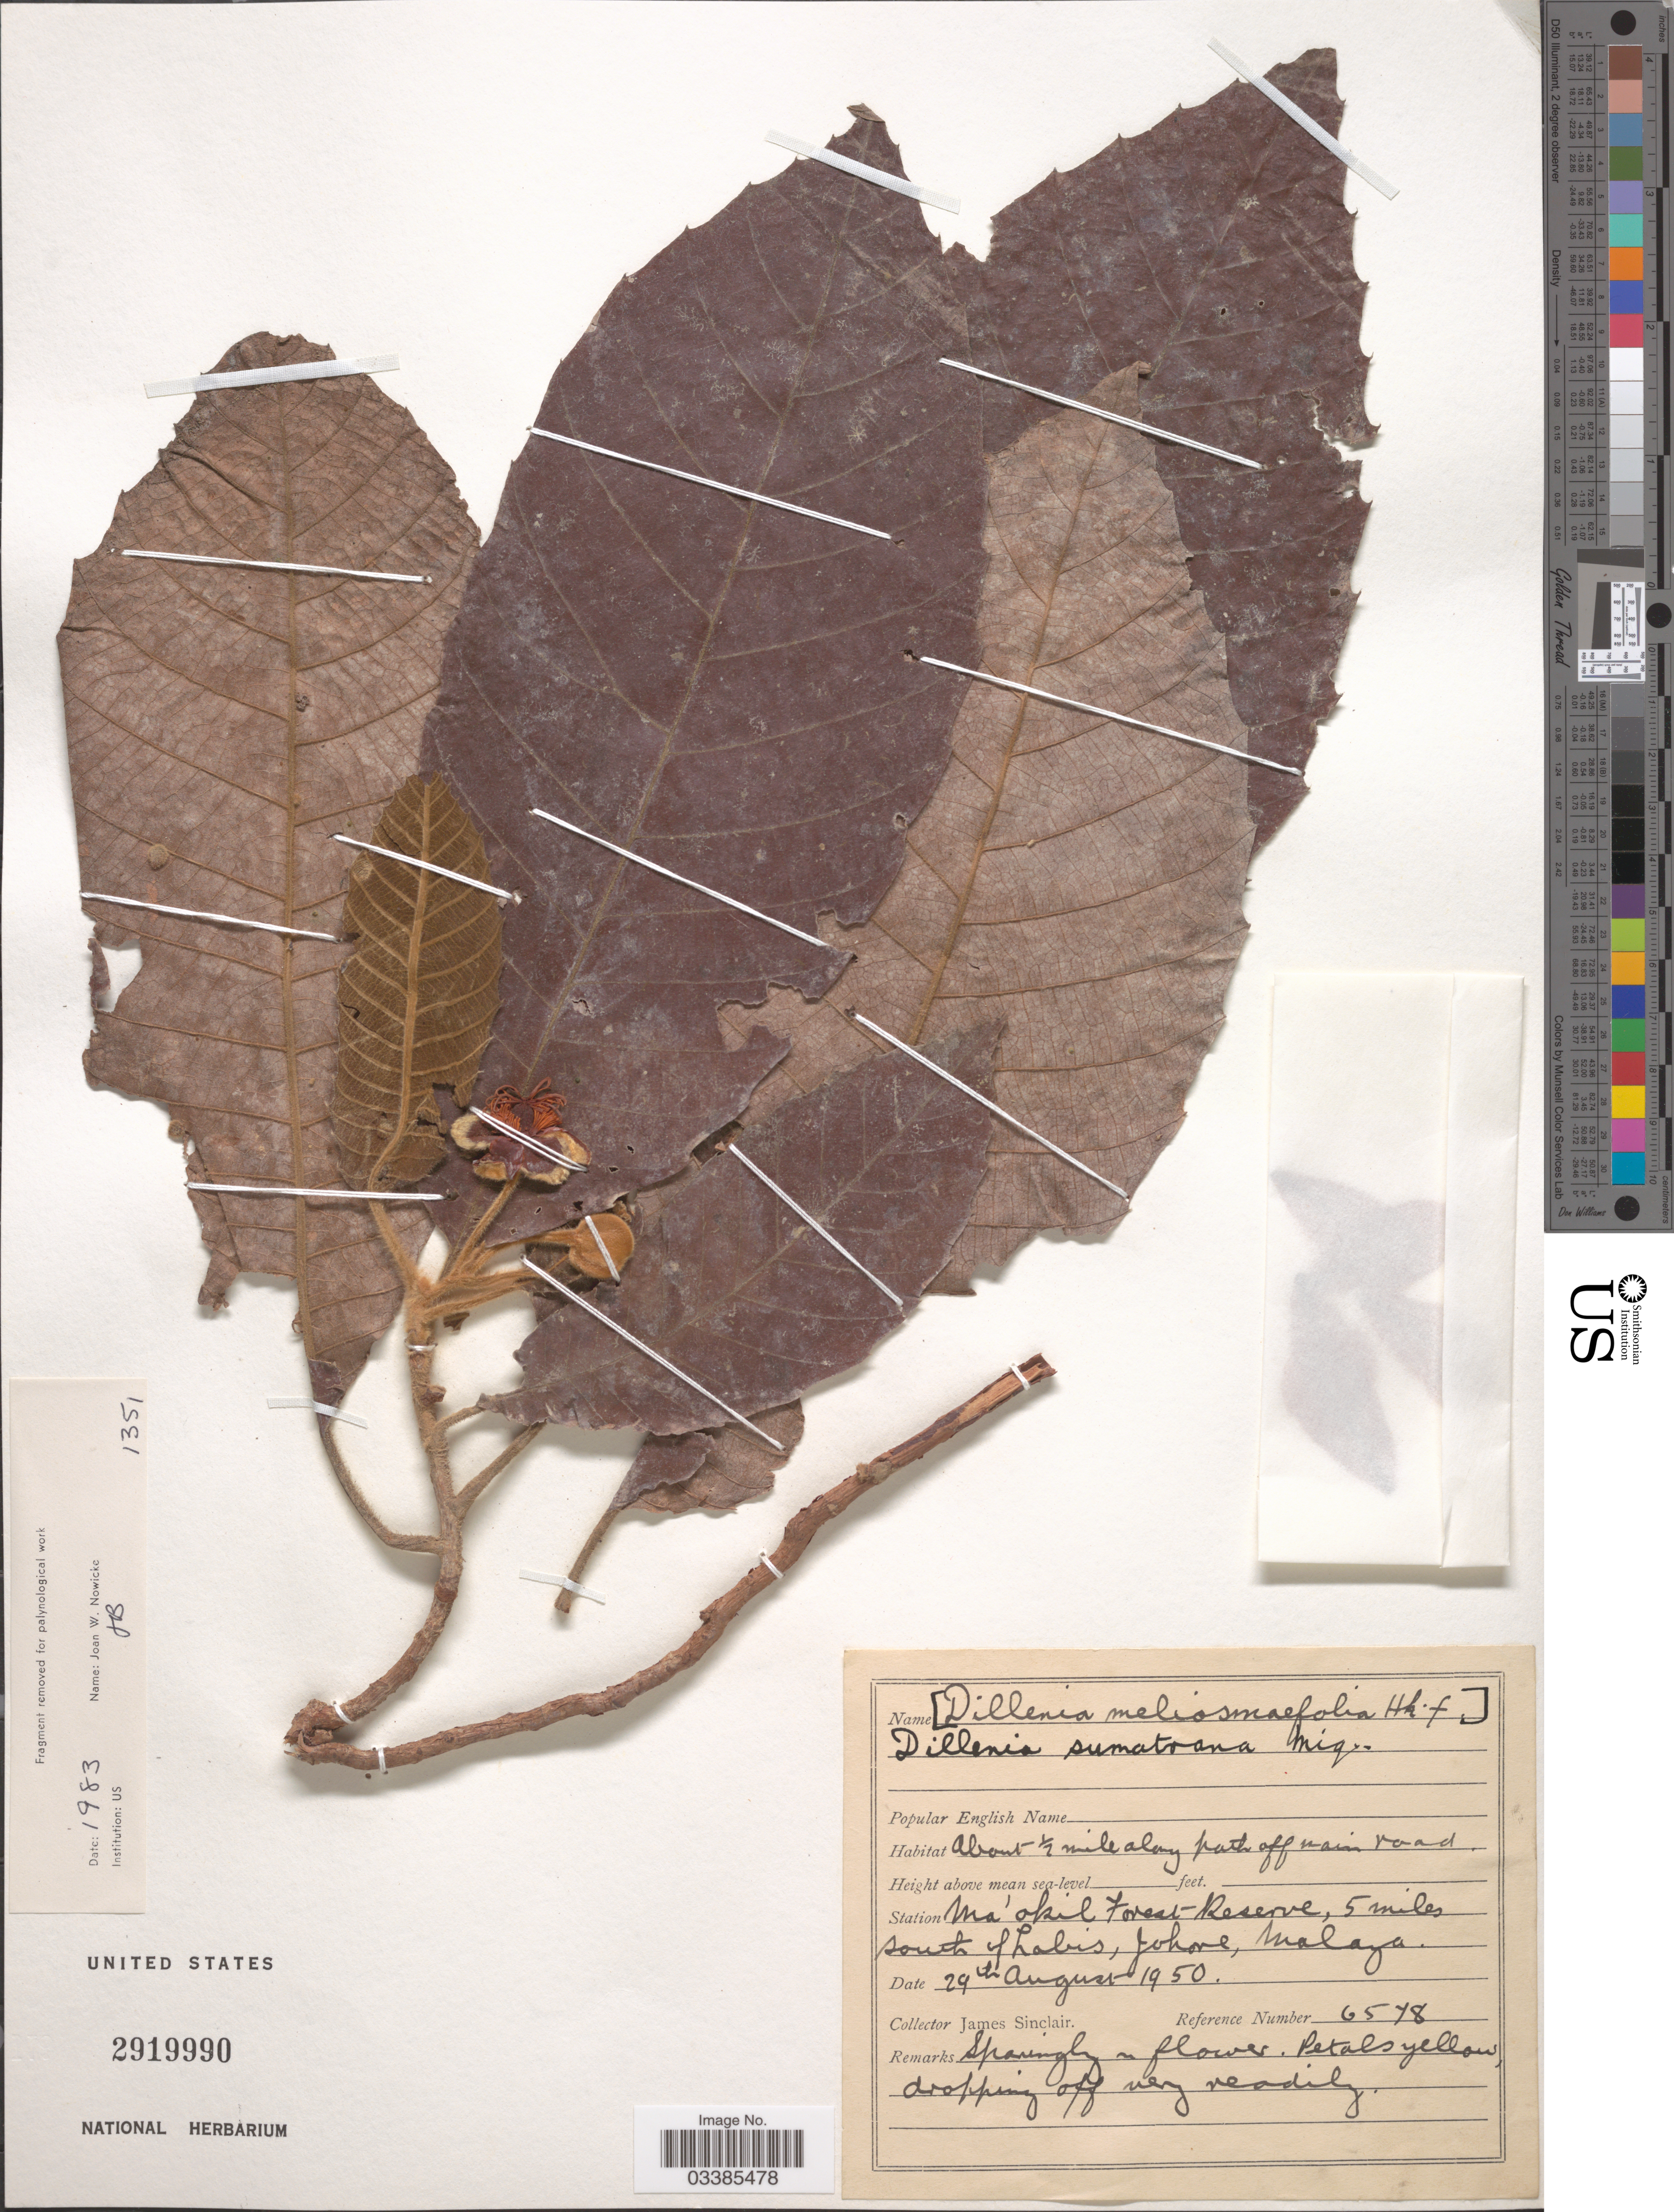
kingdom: Plantae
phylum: Tracheophyta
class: Magnoliopsida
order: Dilleniales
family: Dilleniaceae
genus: Dillenia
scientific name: Dillenia sumatrana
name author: Miq.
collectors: J. Sinclair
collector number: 6578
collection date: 1950-08-29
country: Malaysia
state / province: Johor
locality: Station Ma'okil Forest Reserve, 5 miles south of Labis, Johore, Malaya.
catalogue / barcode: US 2919990